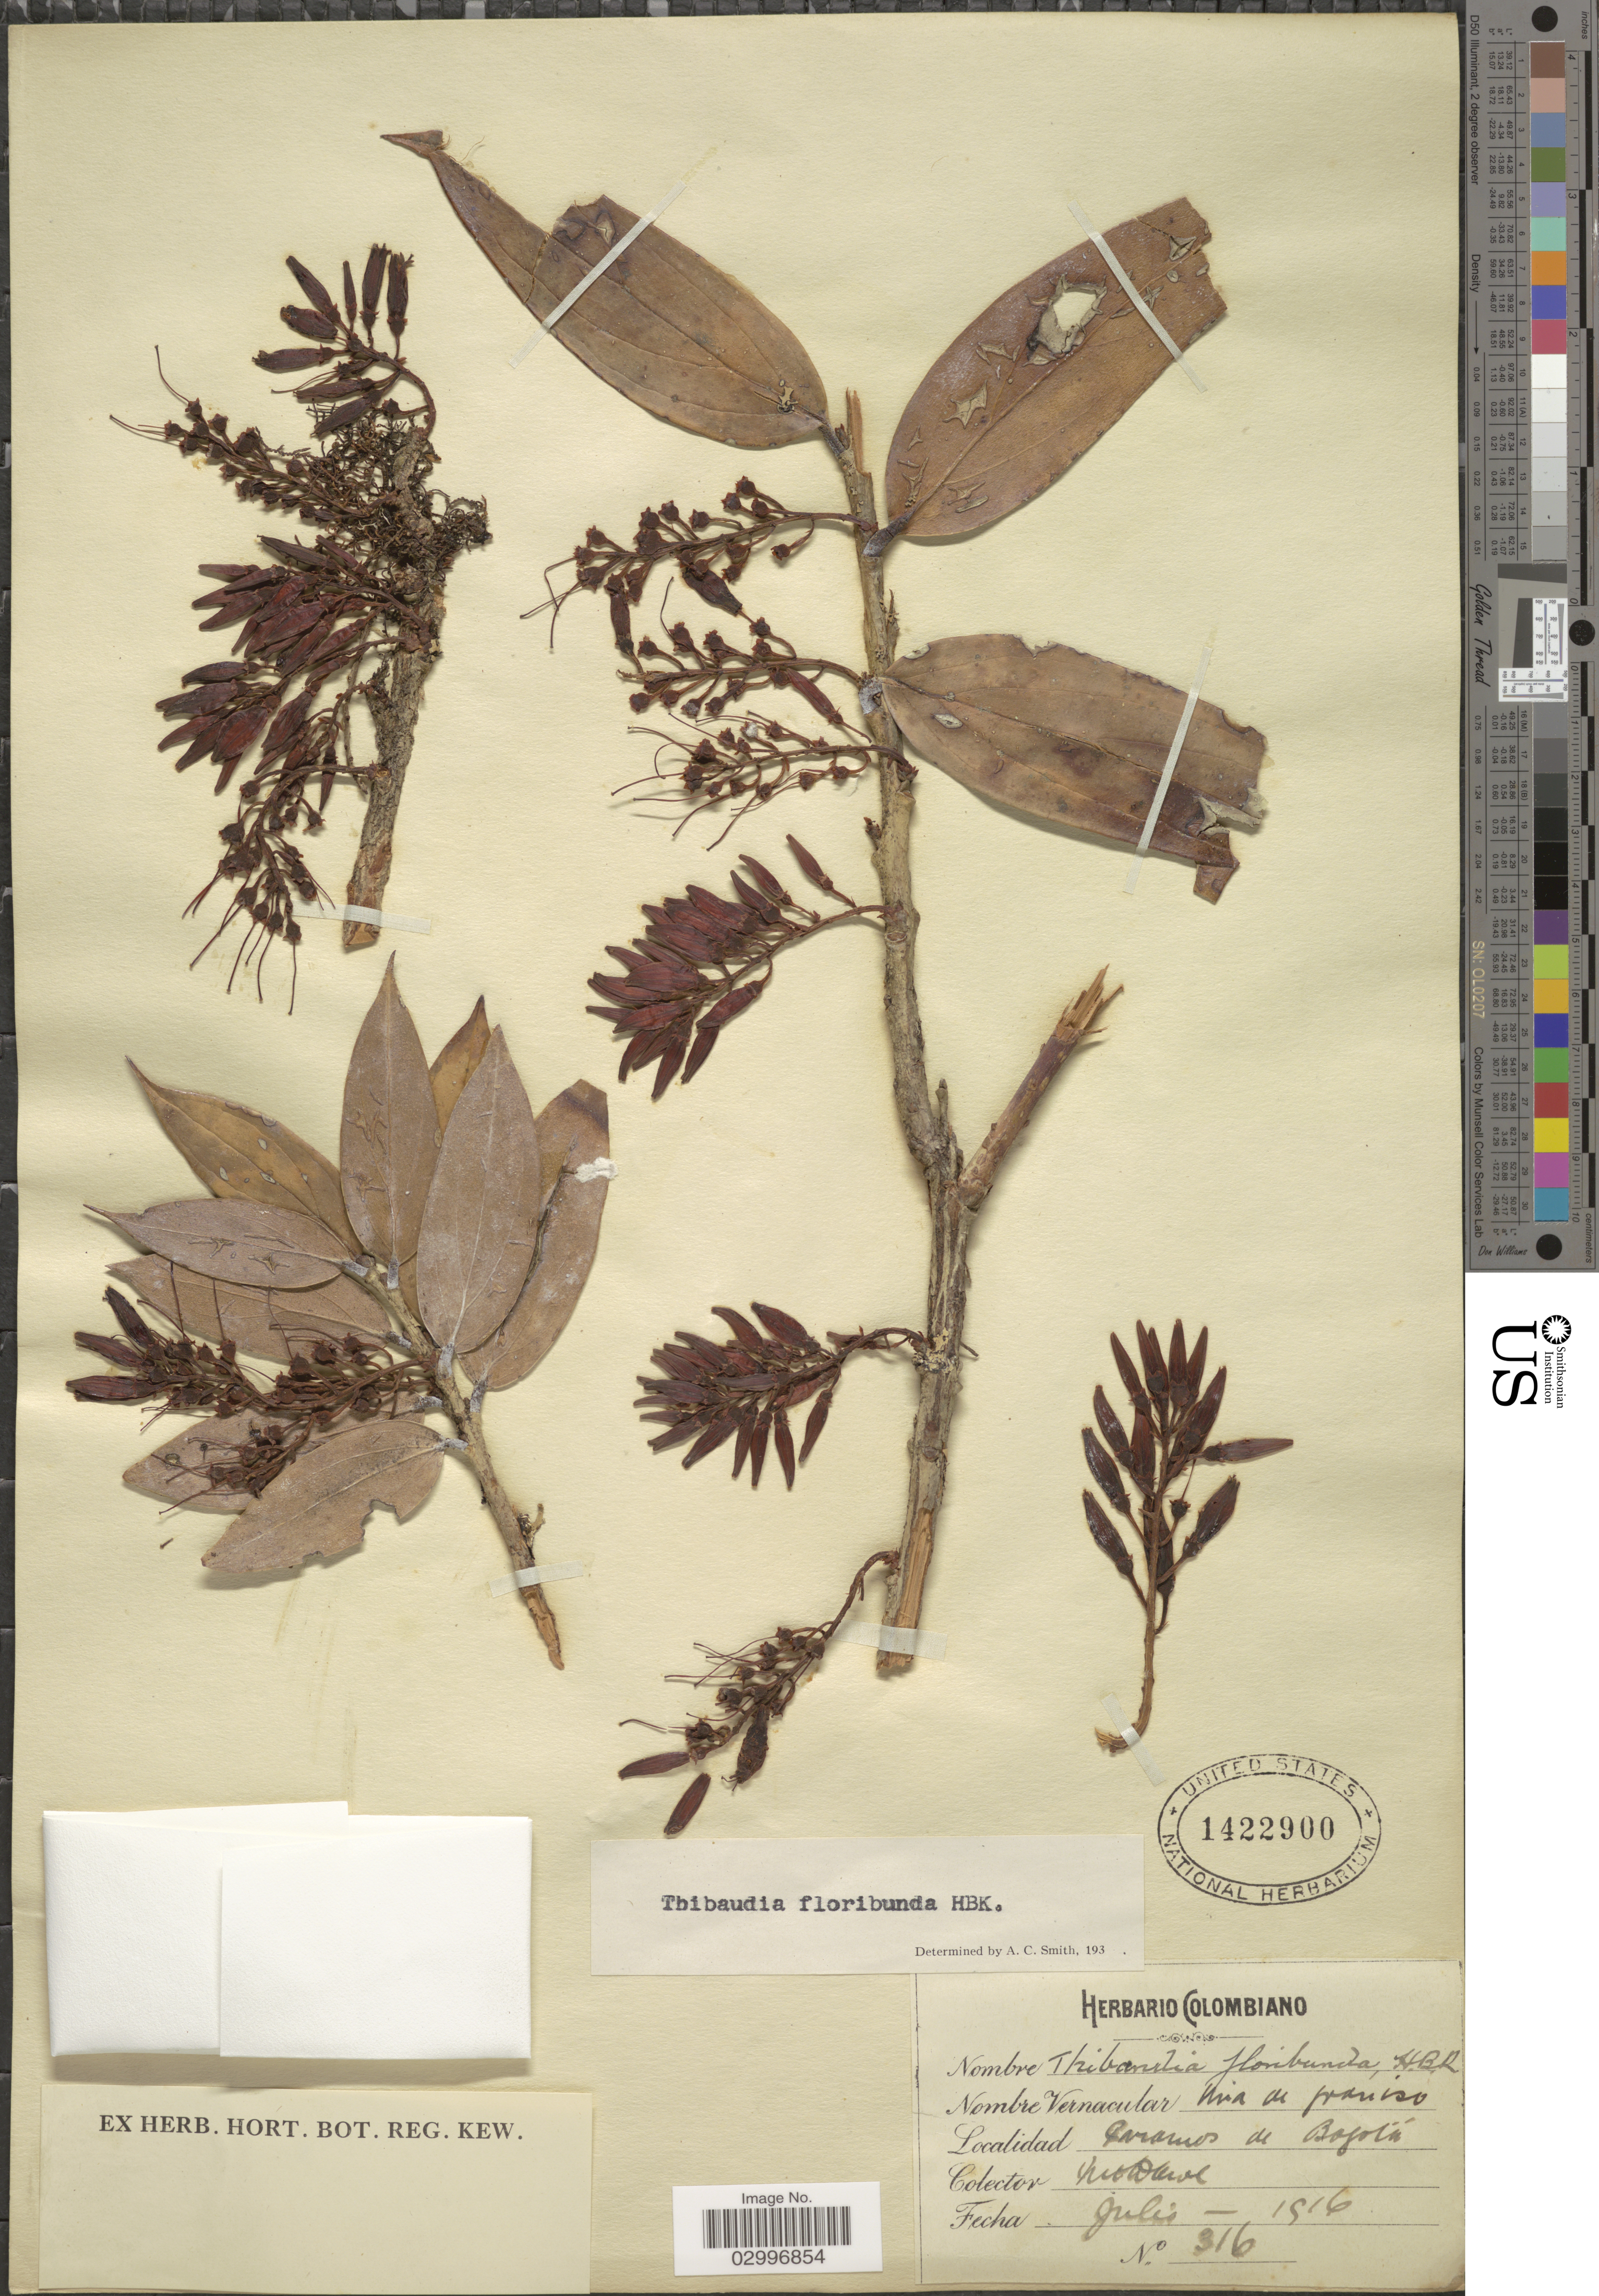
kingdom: Plantae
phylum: Tracheophyta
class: Magnoliopsida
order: Ericales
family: Ericaceae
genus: Thibaudia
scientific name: Thibaudia floribunda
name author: Kunth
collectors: M. T. Dawe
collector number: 316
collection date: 1916-07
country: Colombia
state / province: Bogota D.C.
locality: Paramos de Bogotá.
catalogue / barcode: US 1422900